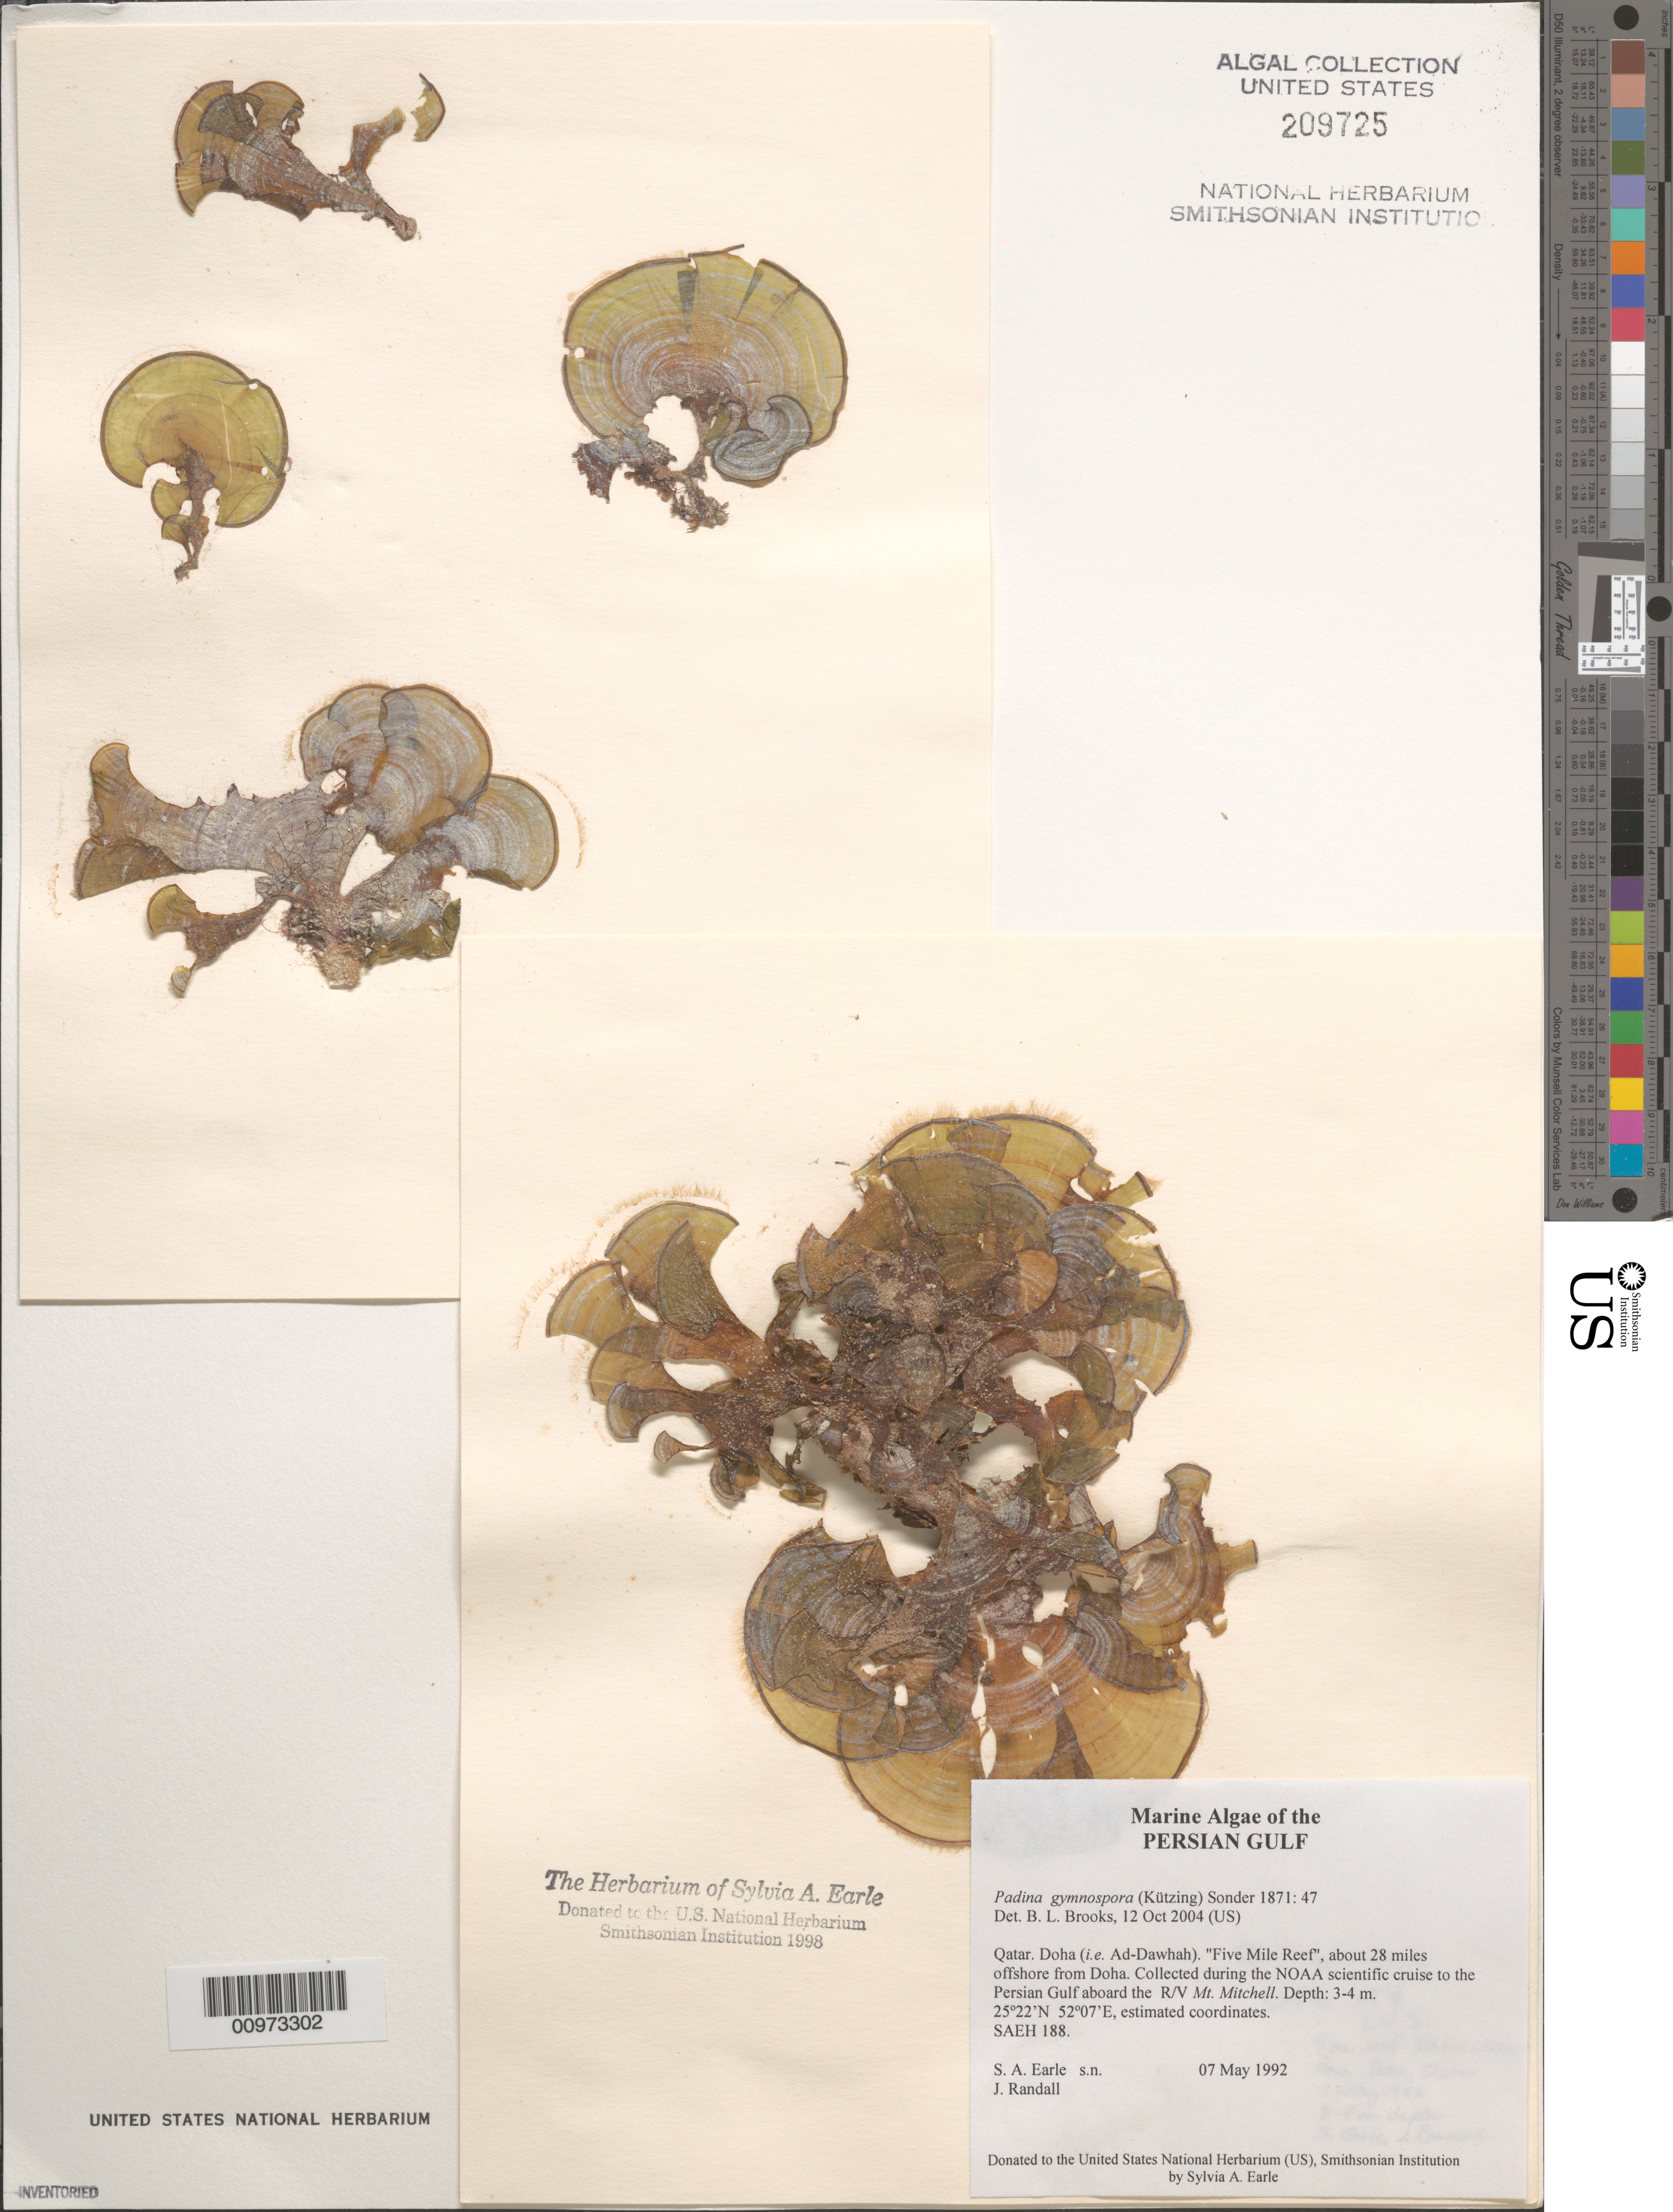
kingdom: Chromista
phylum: Ochrophyta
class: Phaeophyceae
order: Dictyotales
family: Dictyotaceae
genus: Padina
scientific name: Padina gymnospora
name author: (Kütz.) O.G. Sond.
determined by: Brooks, B. L., (BOT), Smithsonian Institution - National Museum of Natural History (UNITED STATES)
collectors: S. A. Earle & J. Randall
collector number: SAEH 188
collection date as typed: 07 May 1992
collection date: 1992-05-07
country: Quatar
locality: Doha (Ad-Dawhah), Five Mile Reef ca. 28 miles offshore from Doha, Persian Gulf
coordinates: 25 22'N, 52 07'E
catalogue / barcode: US 209725